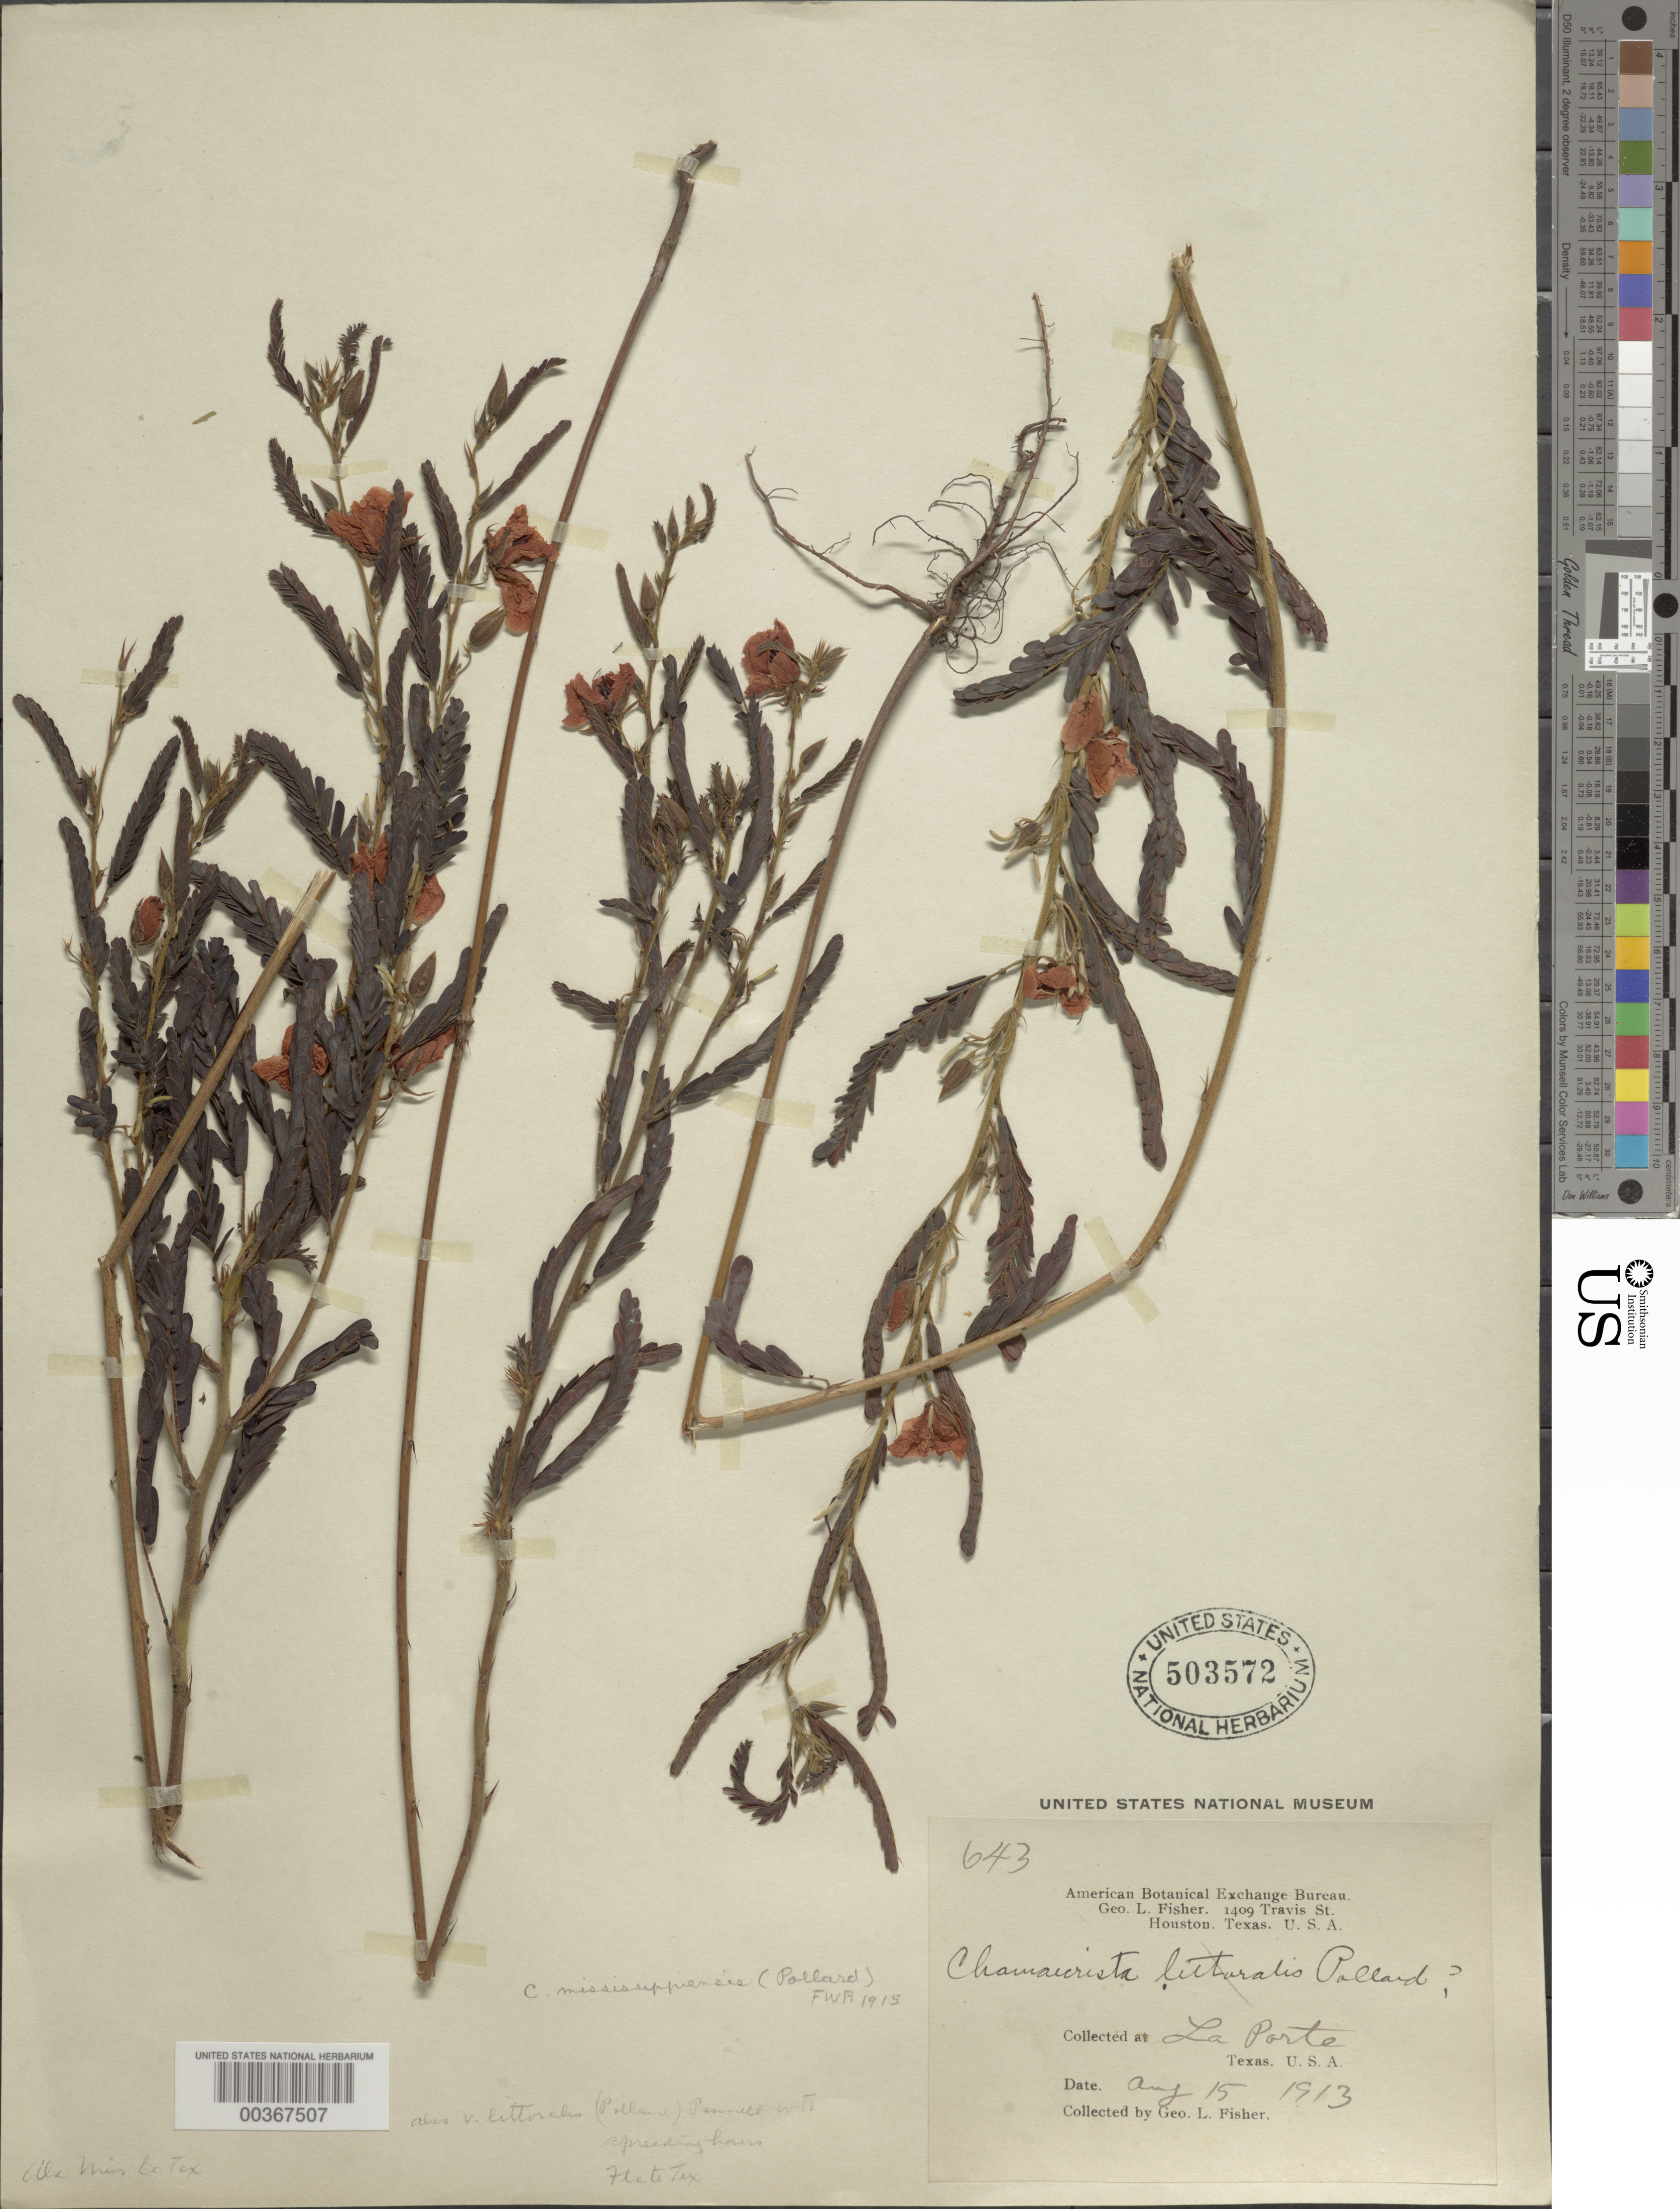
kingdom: Plantae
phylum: Tracheophyta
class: Magnoliopsida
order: Fabales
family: Fabaceae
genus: Chamaecrista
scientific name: Chamaecrista fasciculata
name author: (Michx.) Greene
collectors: G. L. Fisher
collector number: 643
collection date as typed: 15 Aug 1913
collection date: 1913-08-15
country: United States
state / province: Texas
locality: La porte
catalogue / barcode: US 503572